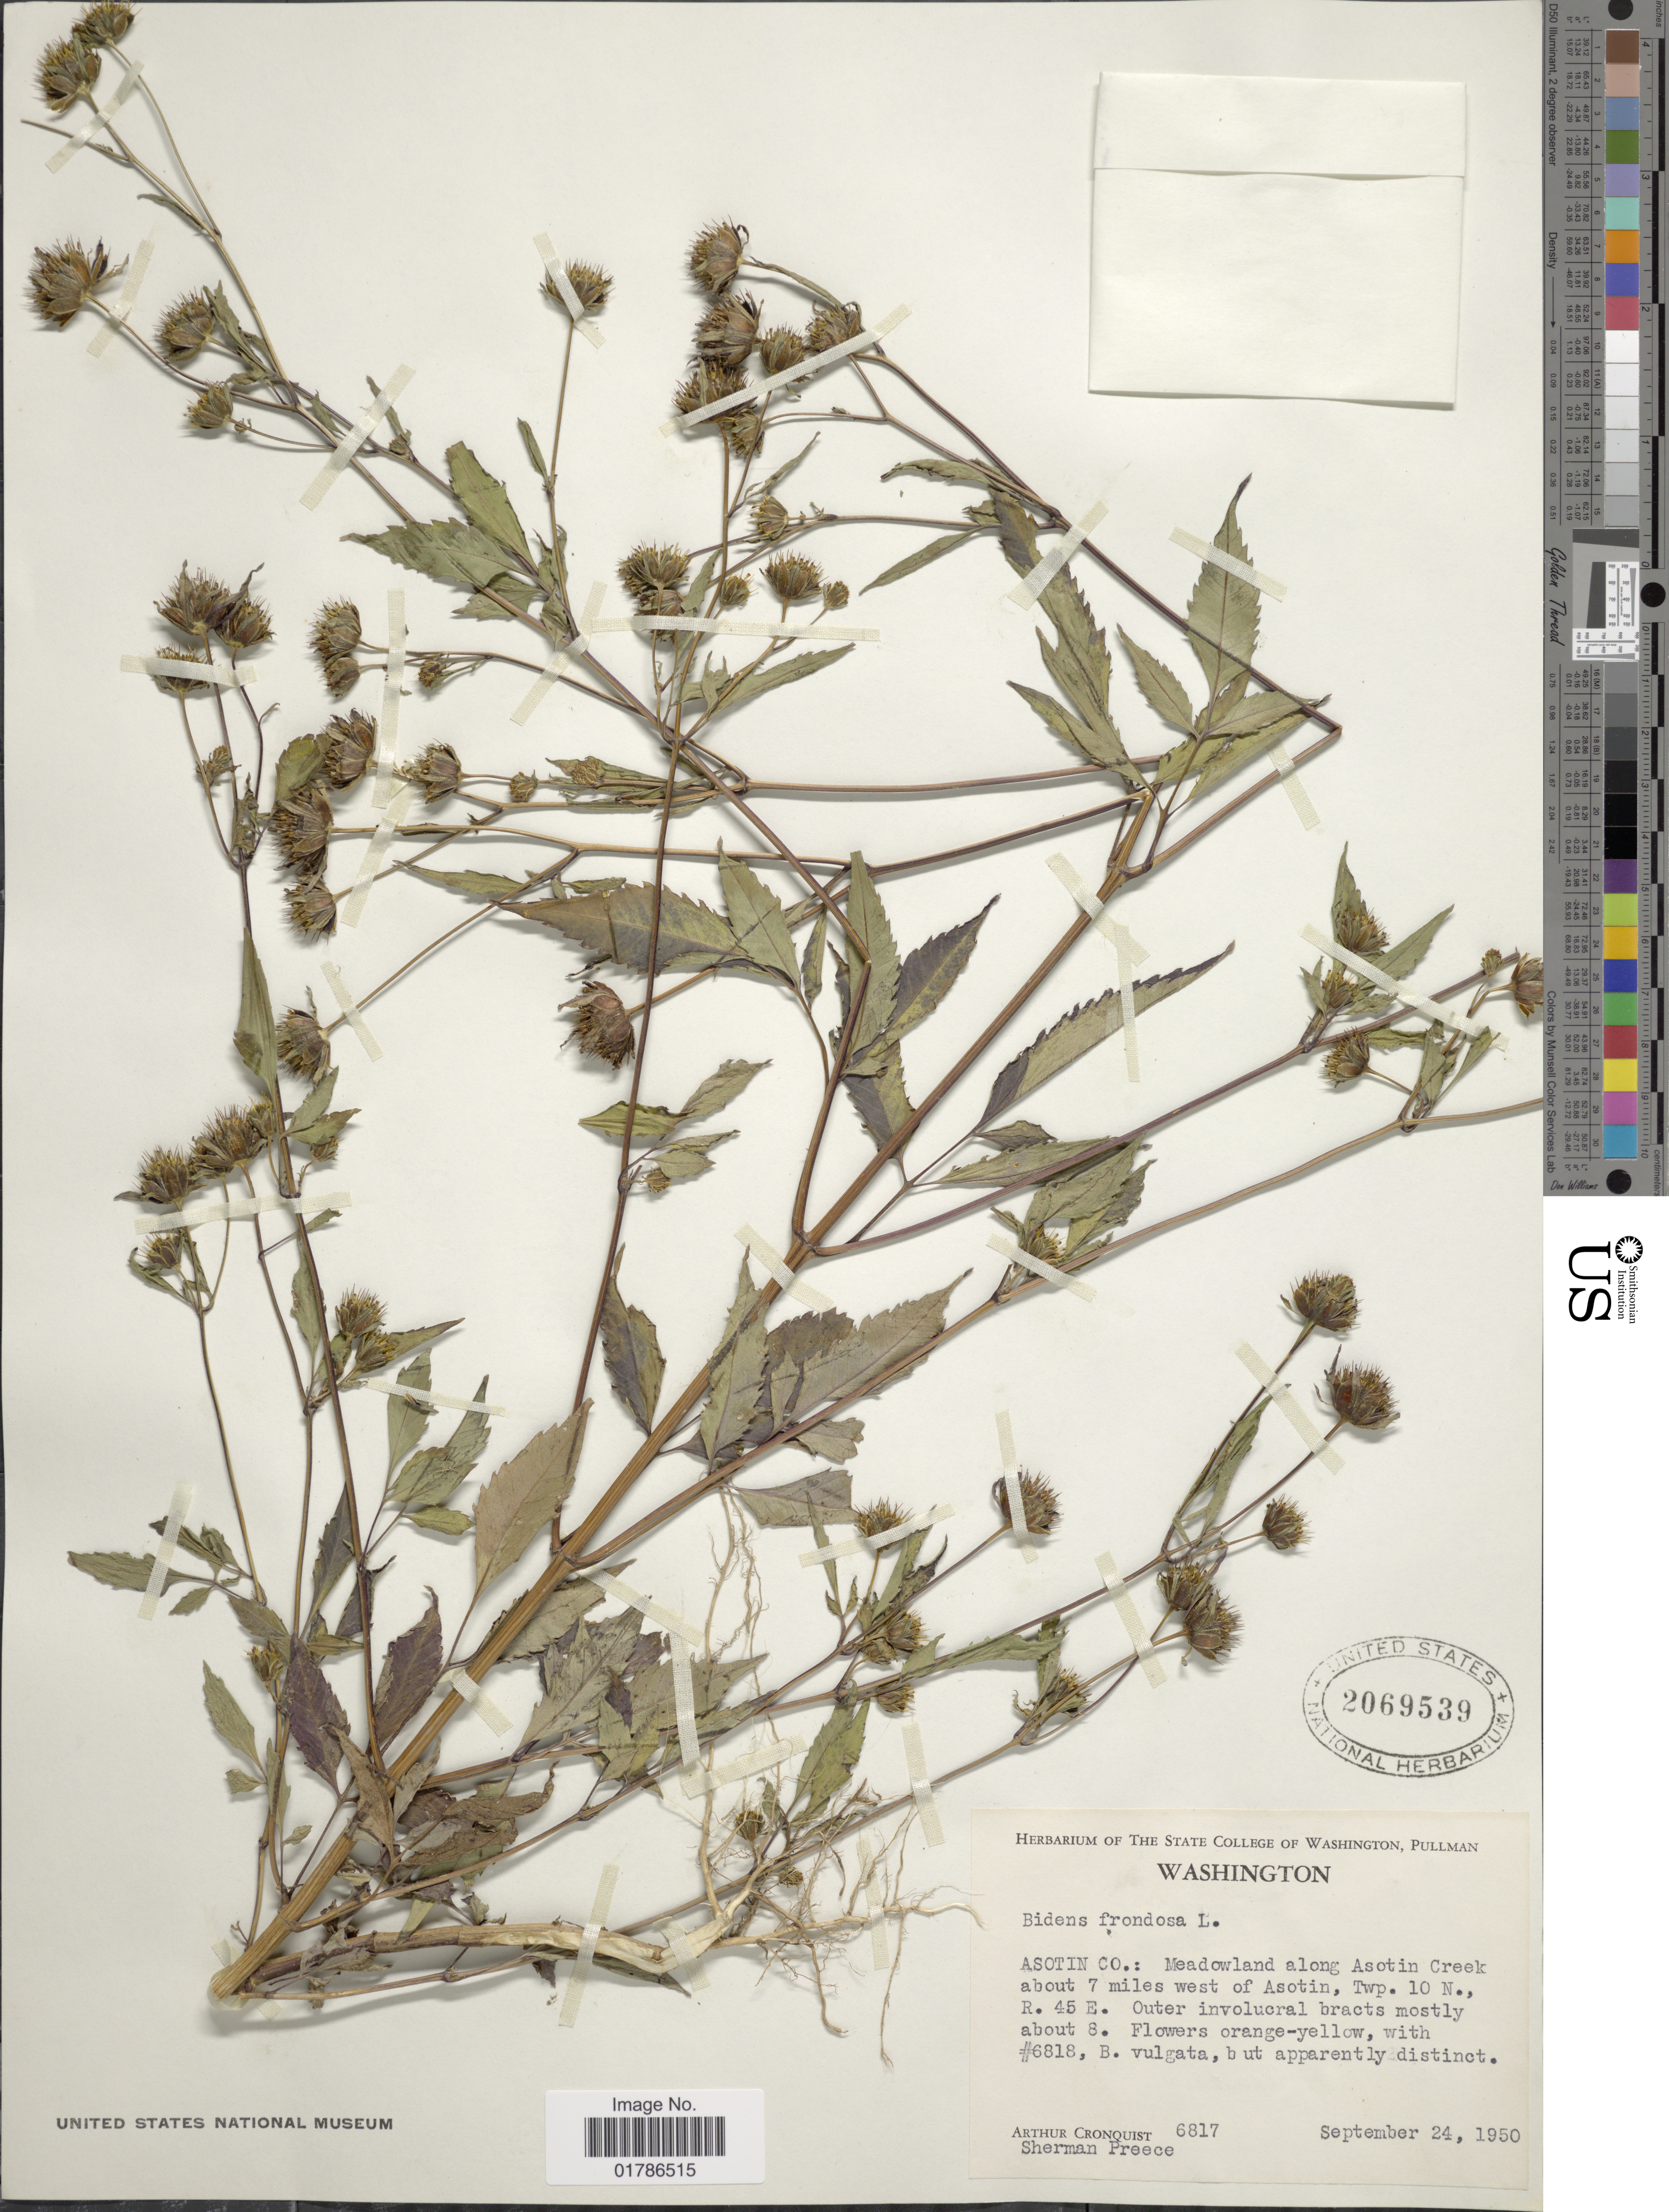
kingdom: Plantae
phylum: Tracheophyta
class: Magnoliopsida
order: Asterales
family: Asteraceae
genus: Bidens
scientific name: Bidens frondosa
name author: L.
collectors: A. J. Cronquist & S. J. Preece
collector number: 6817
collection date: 1950-09-24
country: United States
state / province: Washington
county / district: Asotin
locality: Asotin Co.: along Asotin Creek about 7 miles west of Asotin, Twp. 10 N., R. 45 E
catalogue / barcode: US 2069539